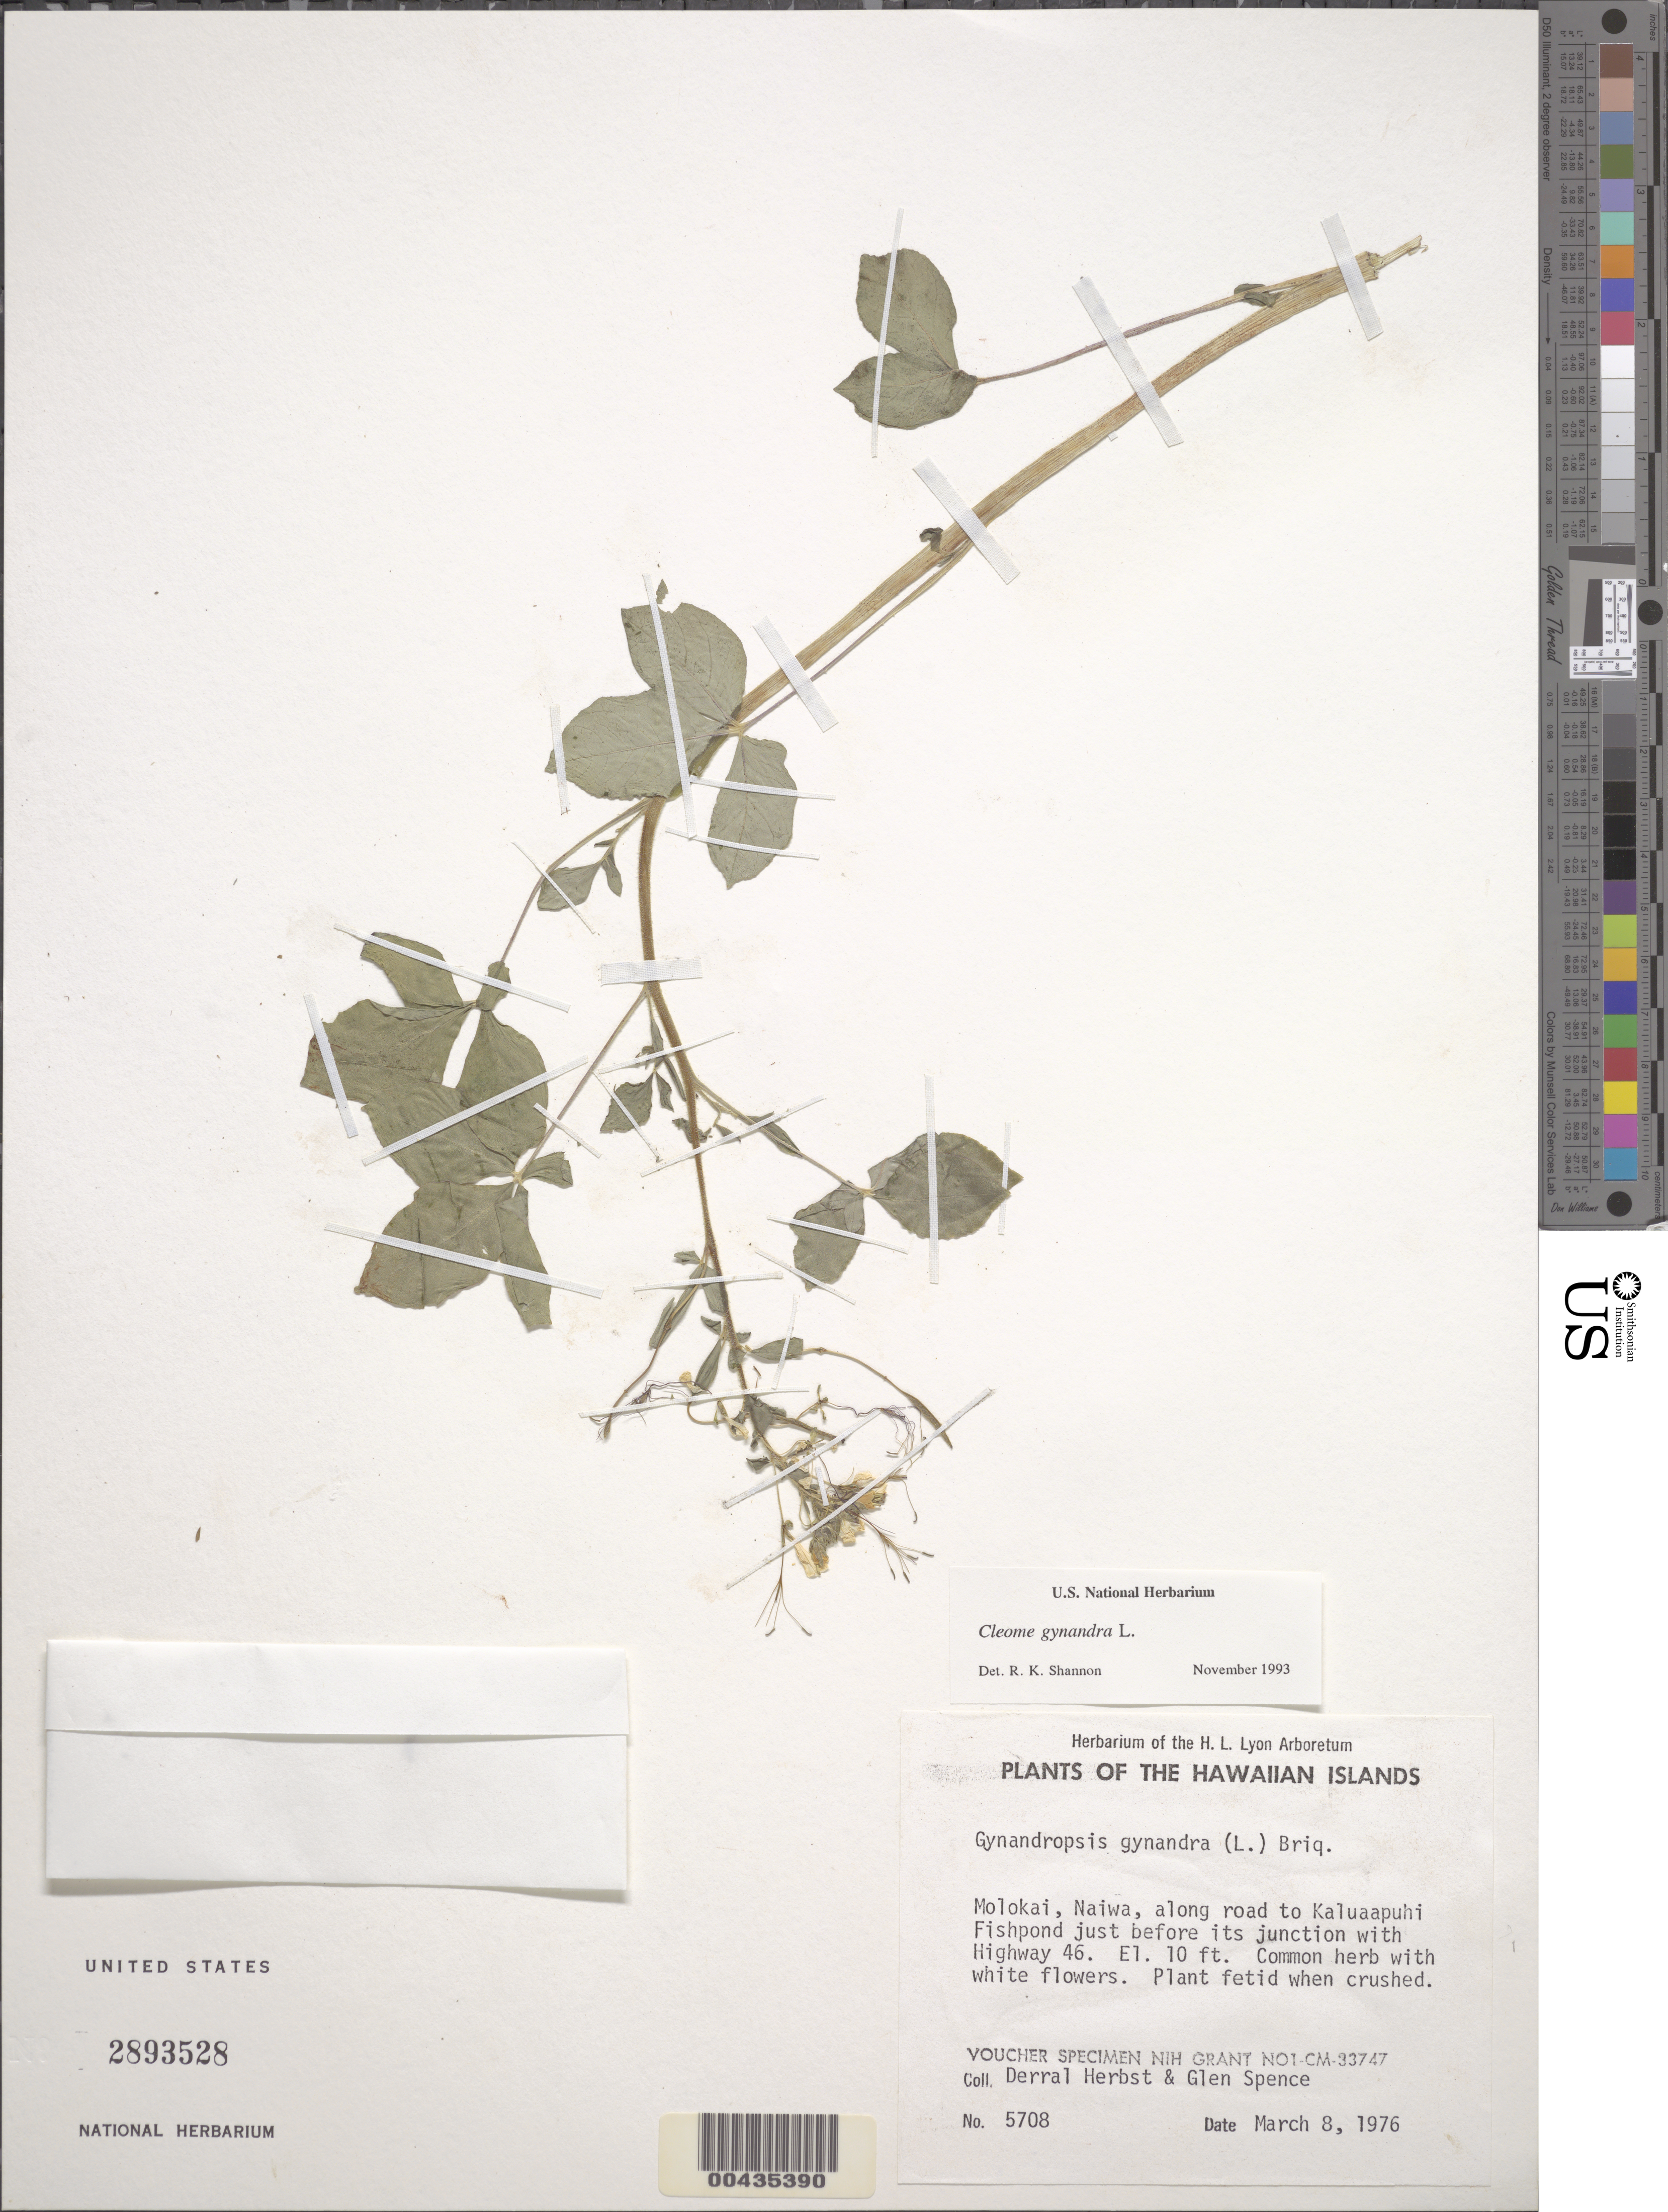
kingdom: Plantae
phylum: Tracheophyta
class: Magnoliopsida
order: Brassicales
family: Cleomaceae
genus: Gynandropsis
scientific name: Gynandropsis gynandra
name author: (L.) Briq.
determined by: Wagner, W. L., (BOT), Smithsonian Institution - National Museum of Natural History (UNITED STATES)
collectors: D. R. Herbst & G. Spence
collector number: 5708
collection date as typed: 8 Mar 1976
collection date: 1976-03-08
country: United States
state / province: Hawaii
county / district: Maui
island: Moloka'i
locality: Naiwa, along road to Kaluaapuhi Fishpond just before its junction with Highway 46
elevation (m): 3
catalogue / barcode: US 2893528